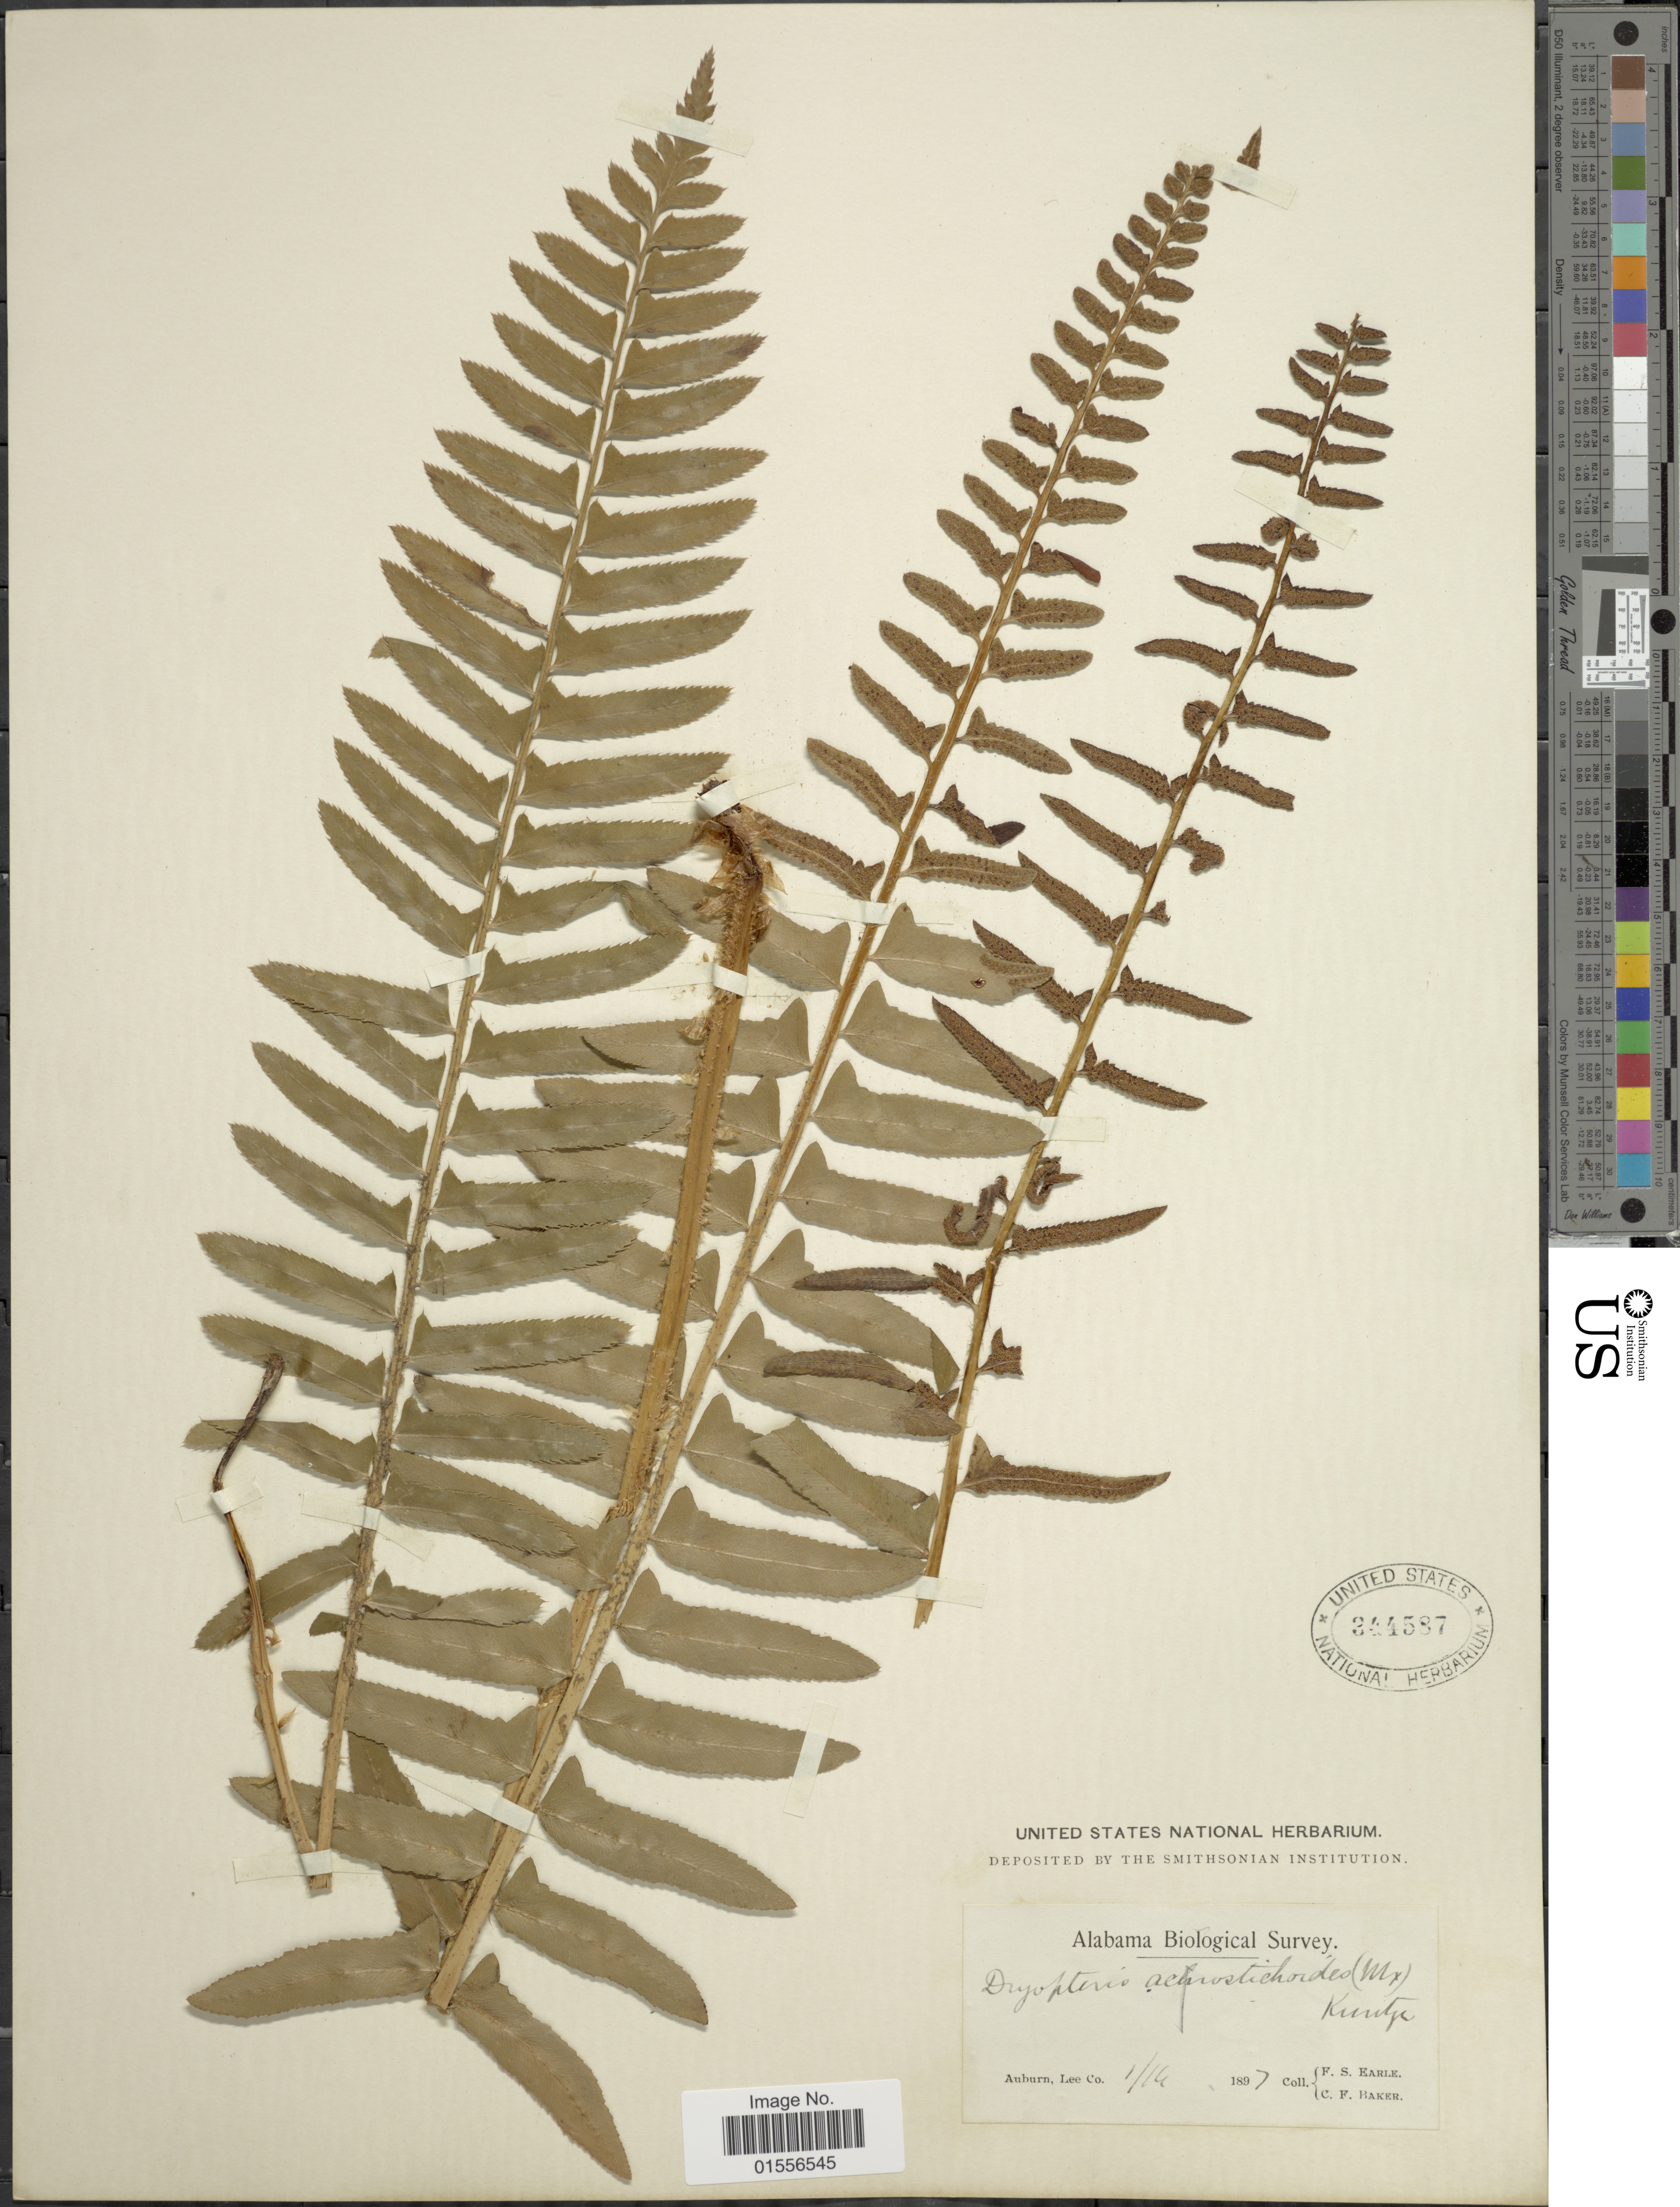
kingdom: Plantae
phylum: Tracheophyta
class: Polypodiopsida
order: Polypodiales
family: Dryopteridaceae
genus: Polystichum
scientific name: Polystichum acrostichoides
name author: (Michx.) Schott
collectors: F. S. Earle & C. F. Baker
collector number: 1/14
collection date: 1897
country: United States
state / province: Alabama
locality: Auburn, Lee Co.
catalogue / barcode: US 344587